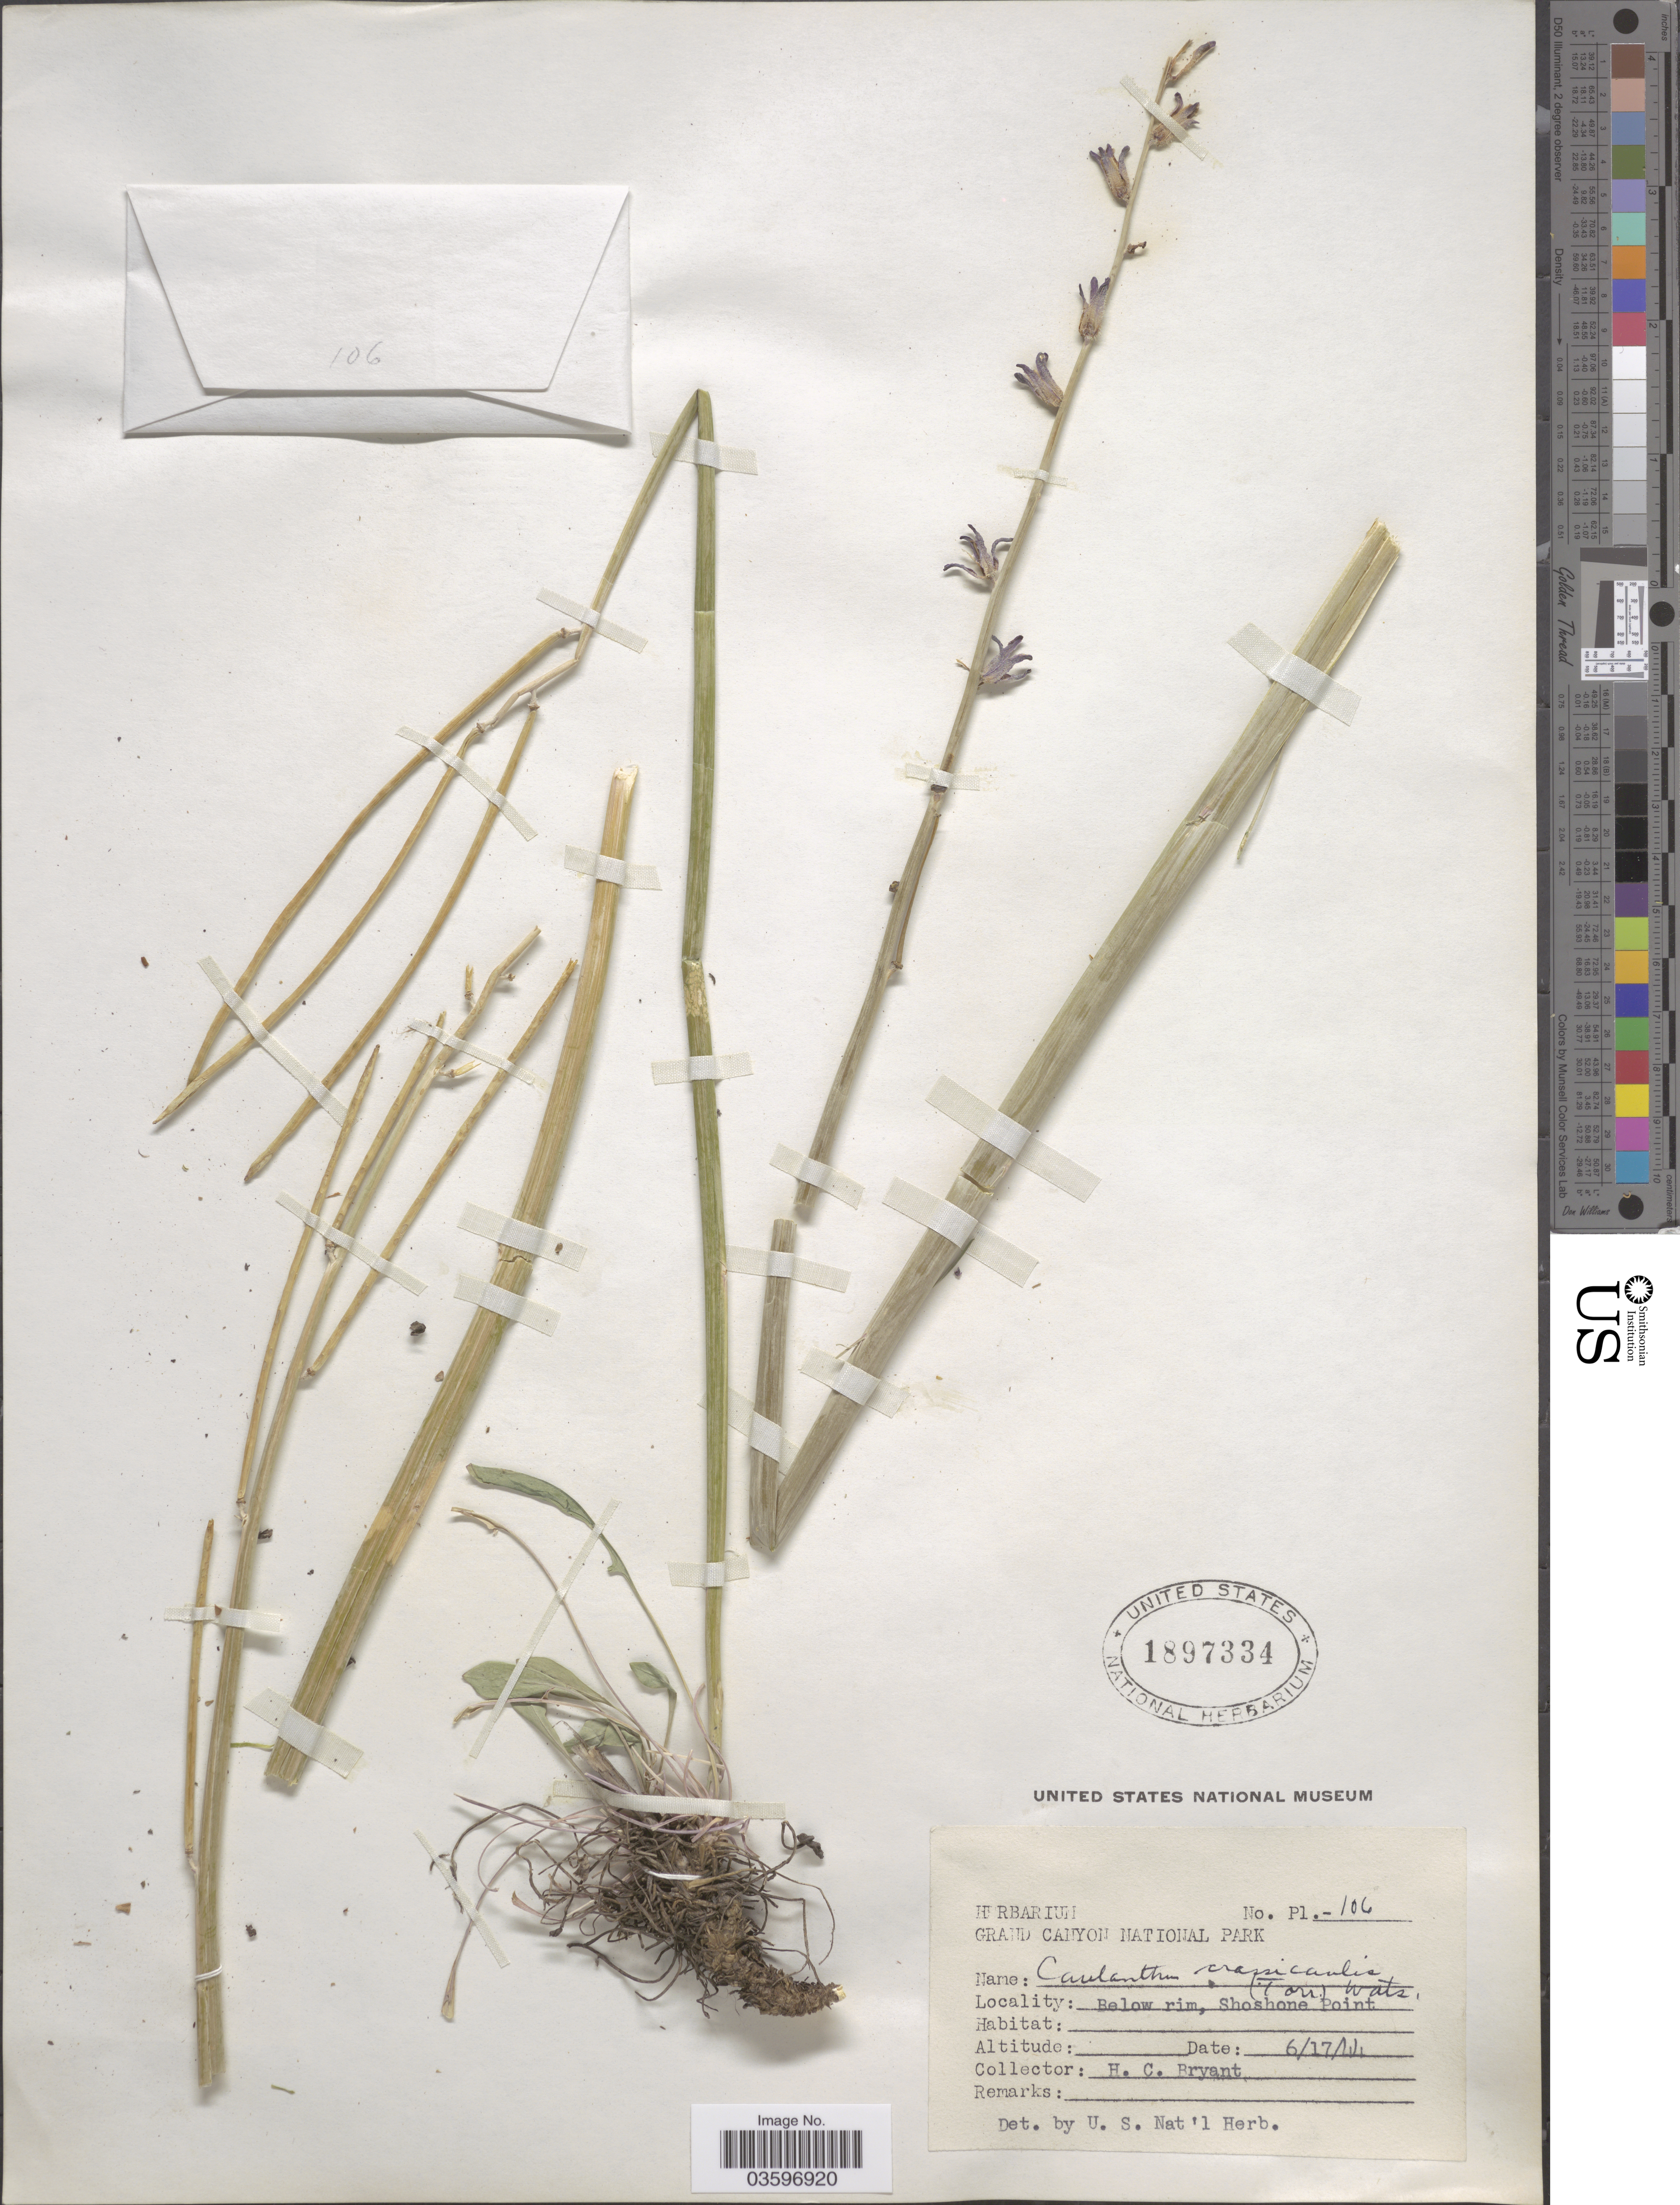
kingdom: Plantae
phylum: Tracheophyta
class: Magnoliopsida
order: Brassicales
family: Brassicaceae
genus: Caulanthus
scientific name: Caulanthus crassicaulis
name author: S. Watson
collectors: H. Bryant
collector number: P1. 106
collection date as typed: Transcribed d/m/y: 17/6/44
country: United States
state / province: Arizona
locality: Below rim, Shoshone Point.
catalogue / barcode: US 1897334